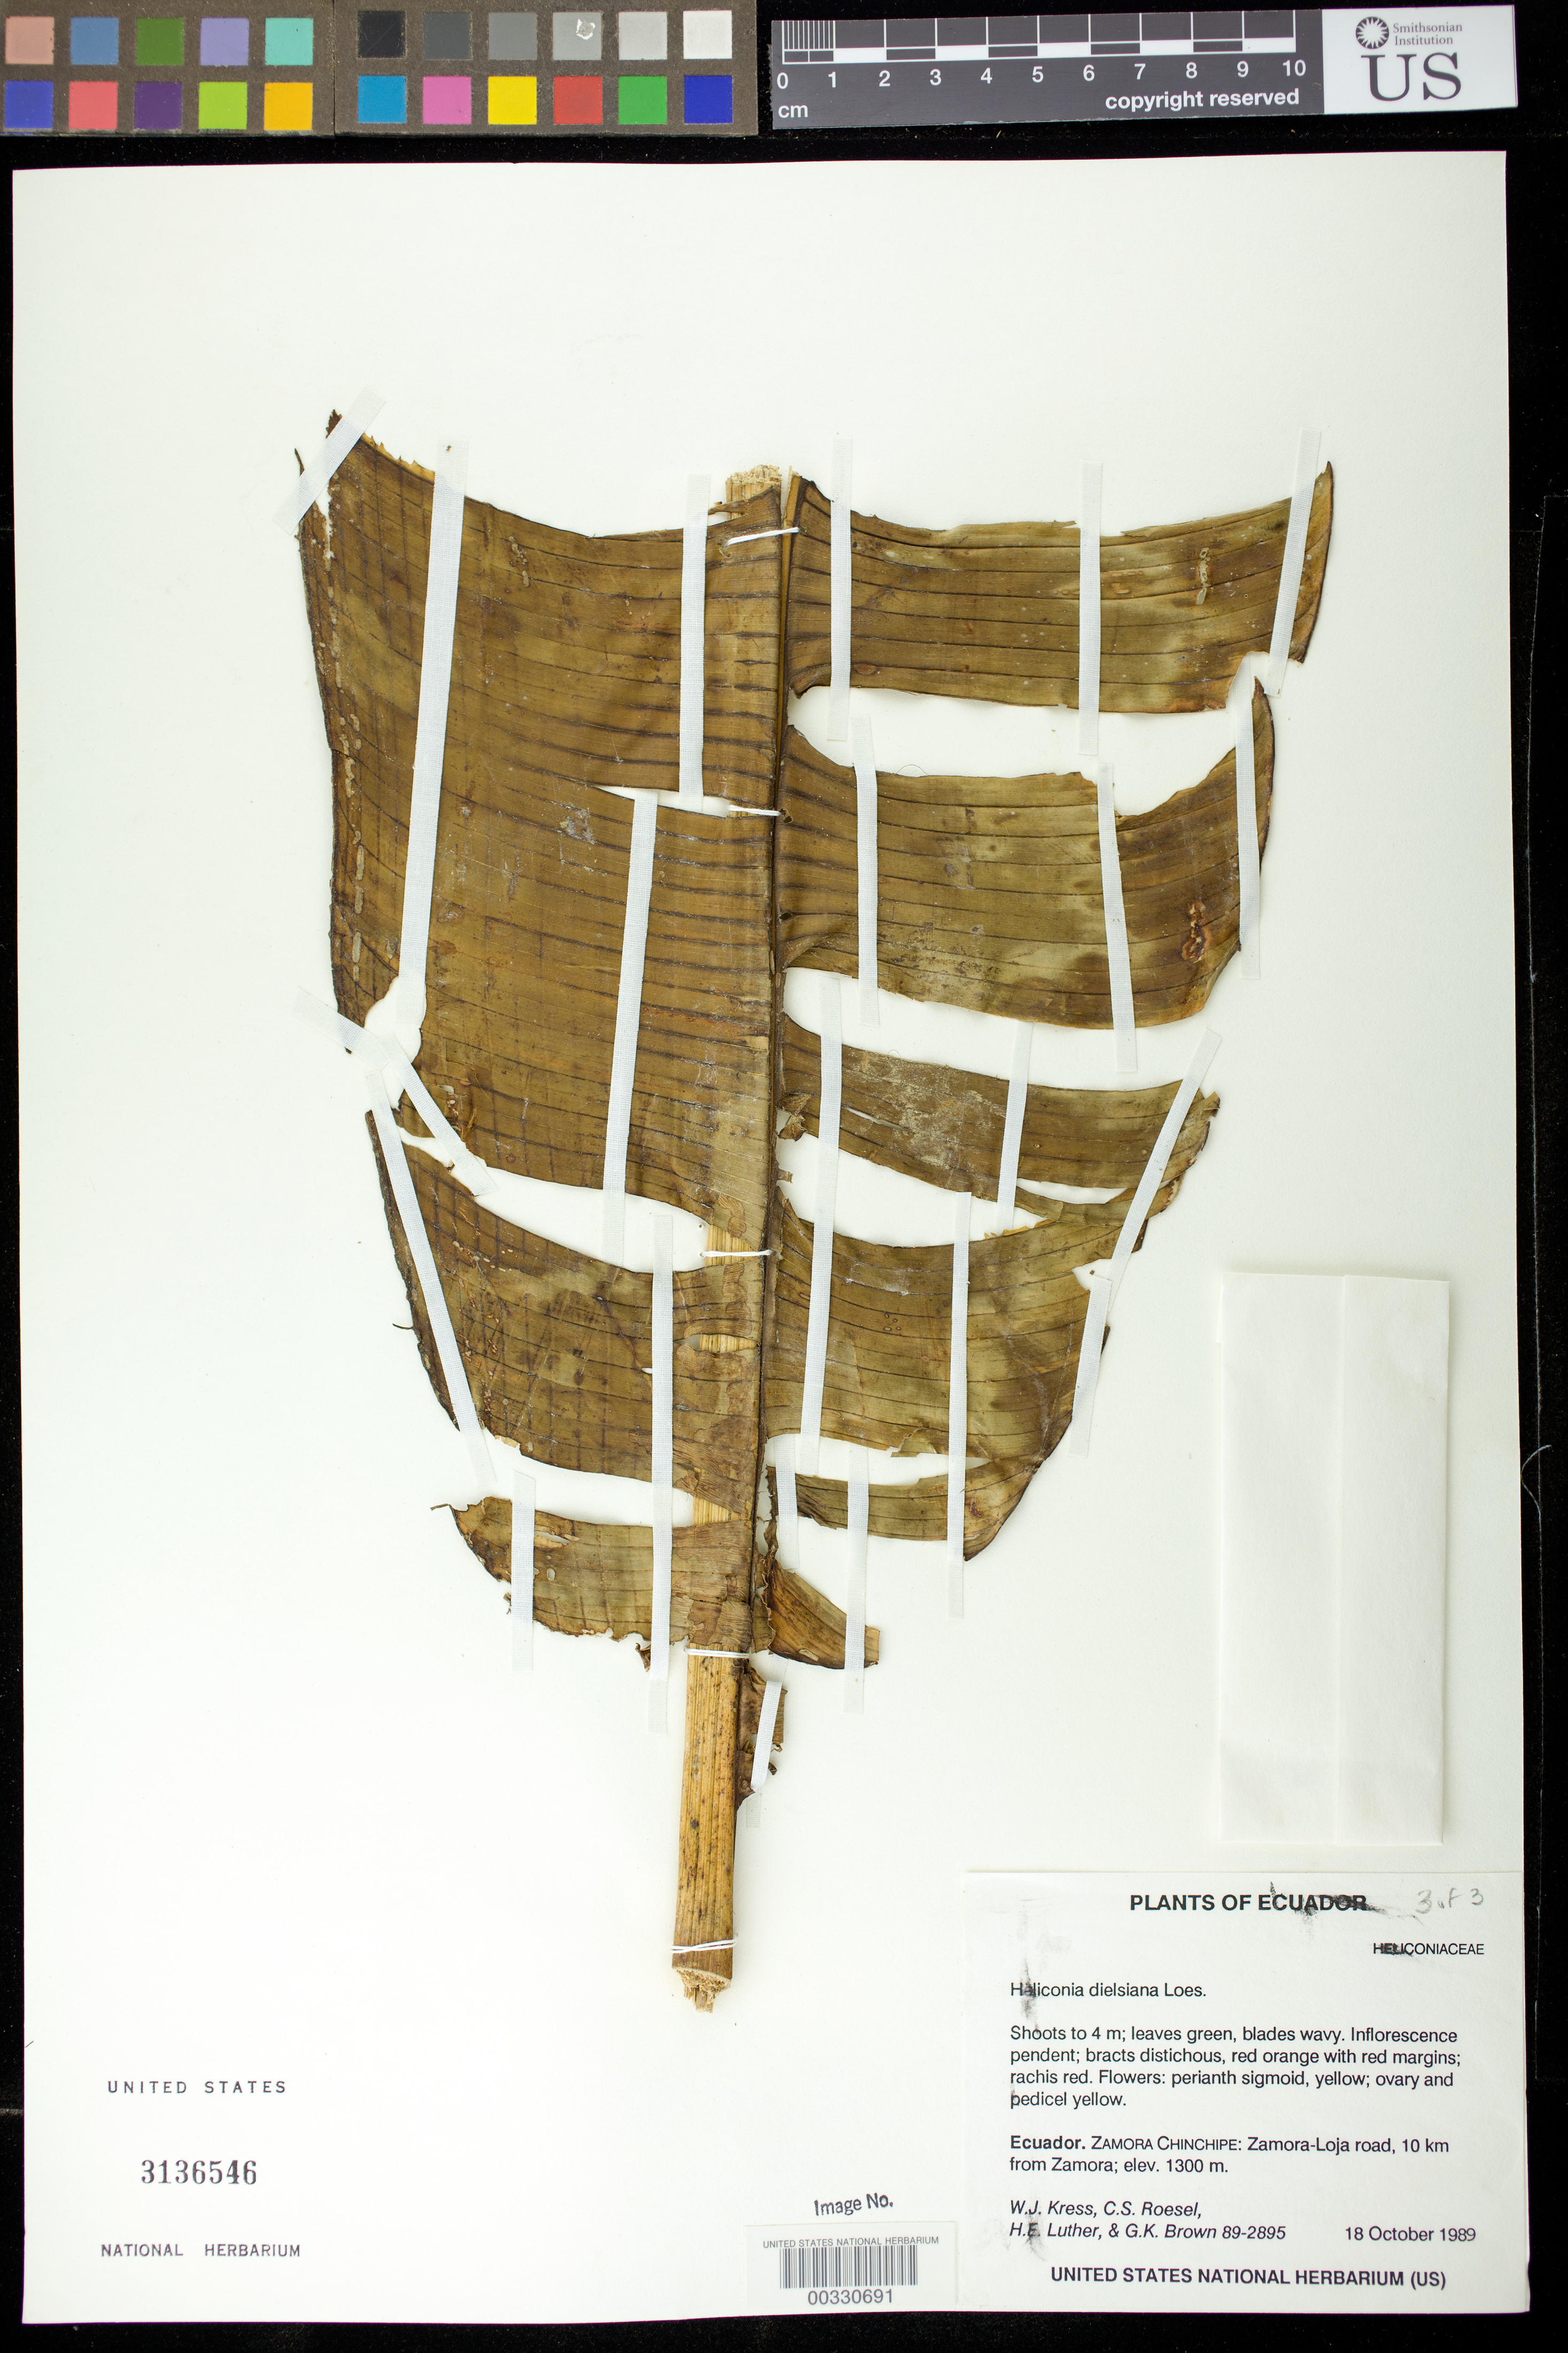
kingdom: Plantae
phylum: Tracheophyta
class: Liliopsida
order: Zingiberales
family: Heliconiaceae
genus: Heliconia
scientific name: Heliconia dielsiana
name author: Loes.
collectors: W. J. Kress, C. S. Roesel, Harry E. Luther & G. K. Brown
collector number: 89-2895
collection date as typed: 18 Oct 1989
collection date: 1989-10-18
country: Ecuador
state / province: Zamora-Chinchipe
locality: Zamora-Loja road, 10 km from Zamora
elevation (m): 1300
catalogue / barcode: US 3136546